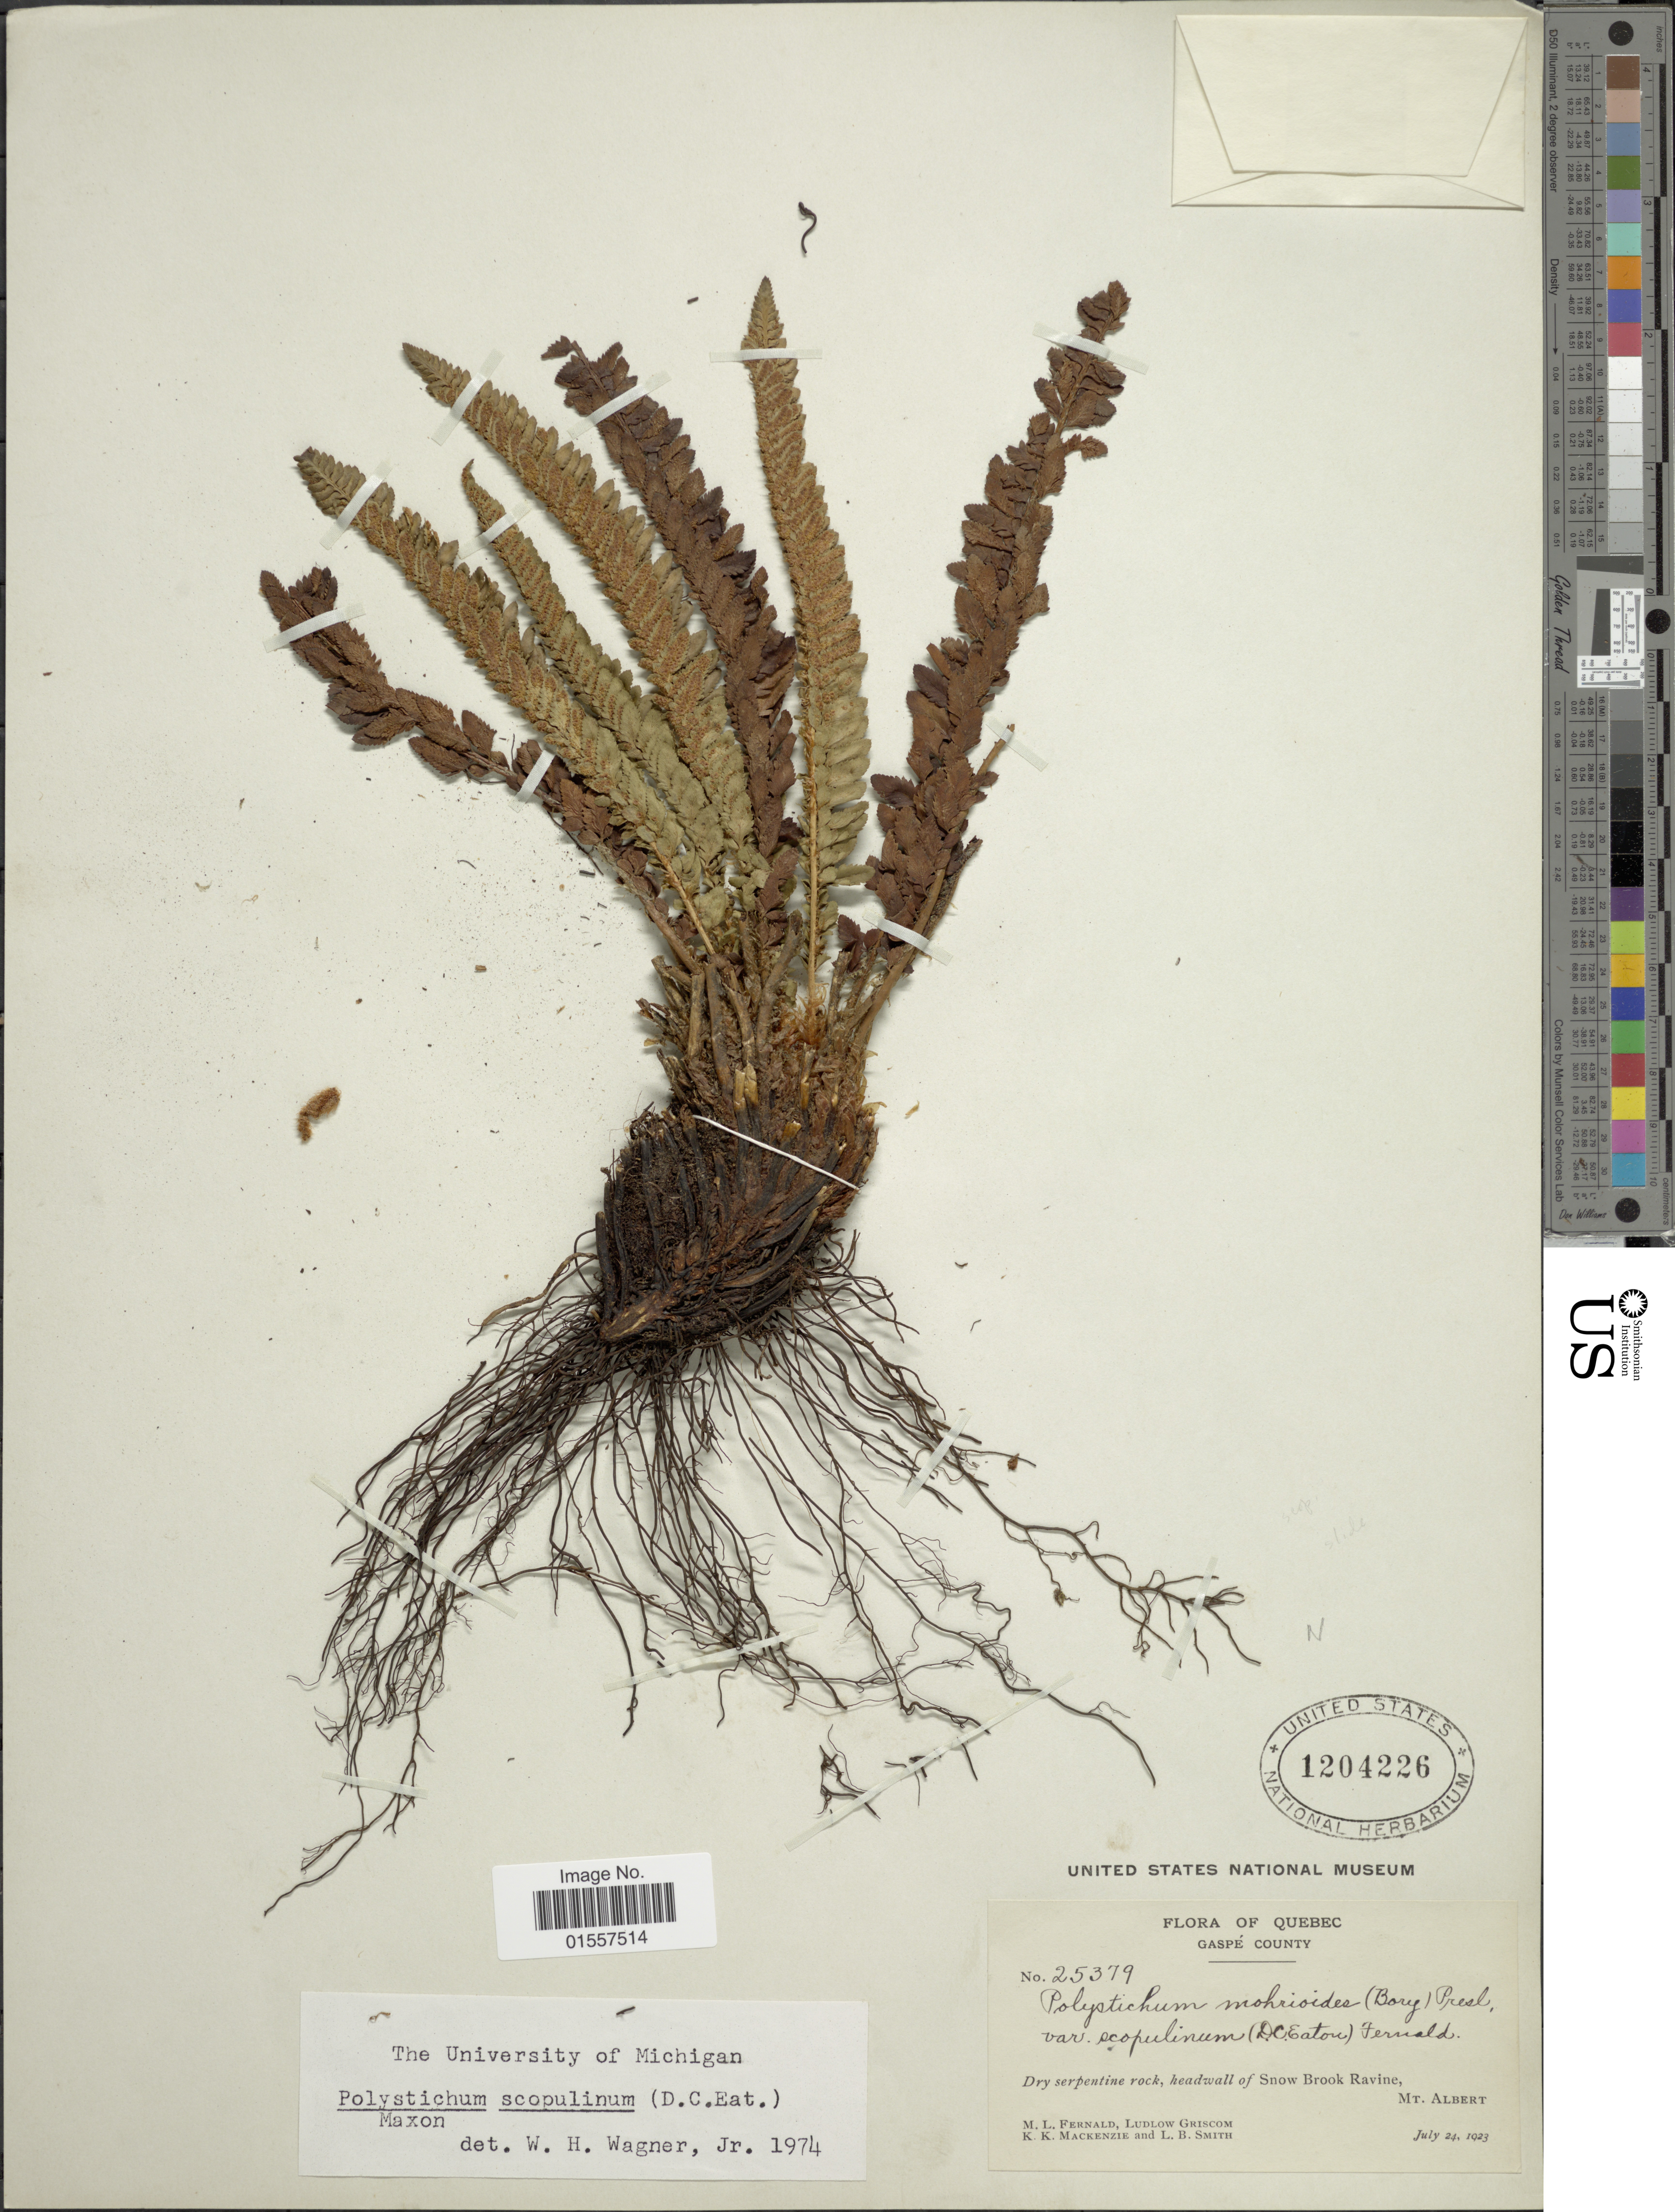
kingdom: Plantae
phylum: Tracheophyta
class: Polypodiopsida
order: Polypodiales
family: Dryopteridaceae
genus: Polystichum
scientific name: Polystichum scopulinum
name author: (D.C. Eaton) Maxon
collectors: M. L. Fernald, L. Griscom, K. K. Mackenzie & L. Smith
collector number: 25379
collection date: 1923-07-24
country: Canada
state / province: Quebec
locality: Gaspe County,headwall of Snow Brook Ravine, Mt. Albert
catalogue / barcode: US 1204226